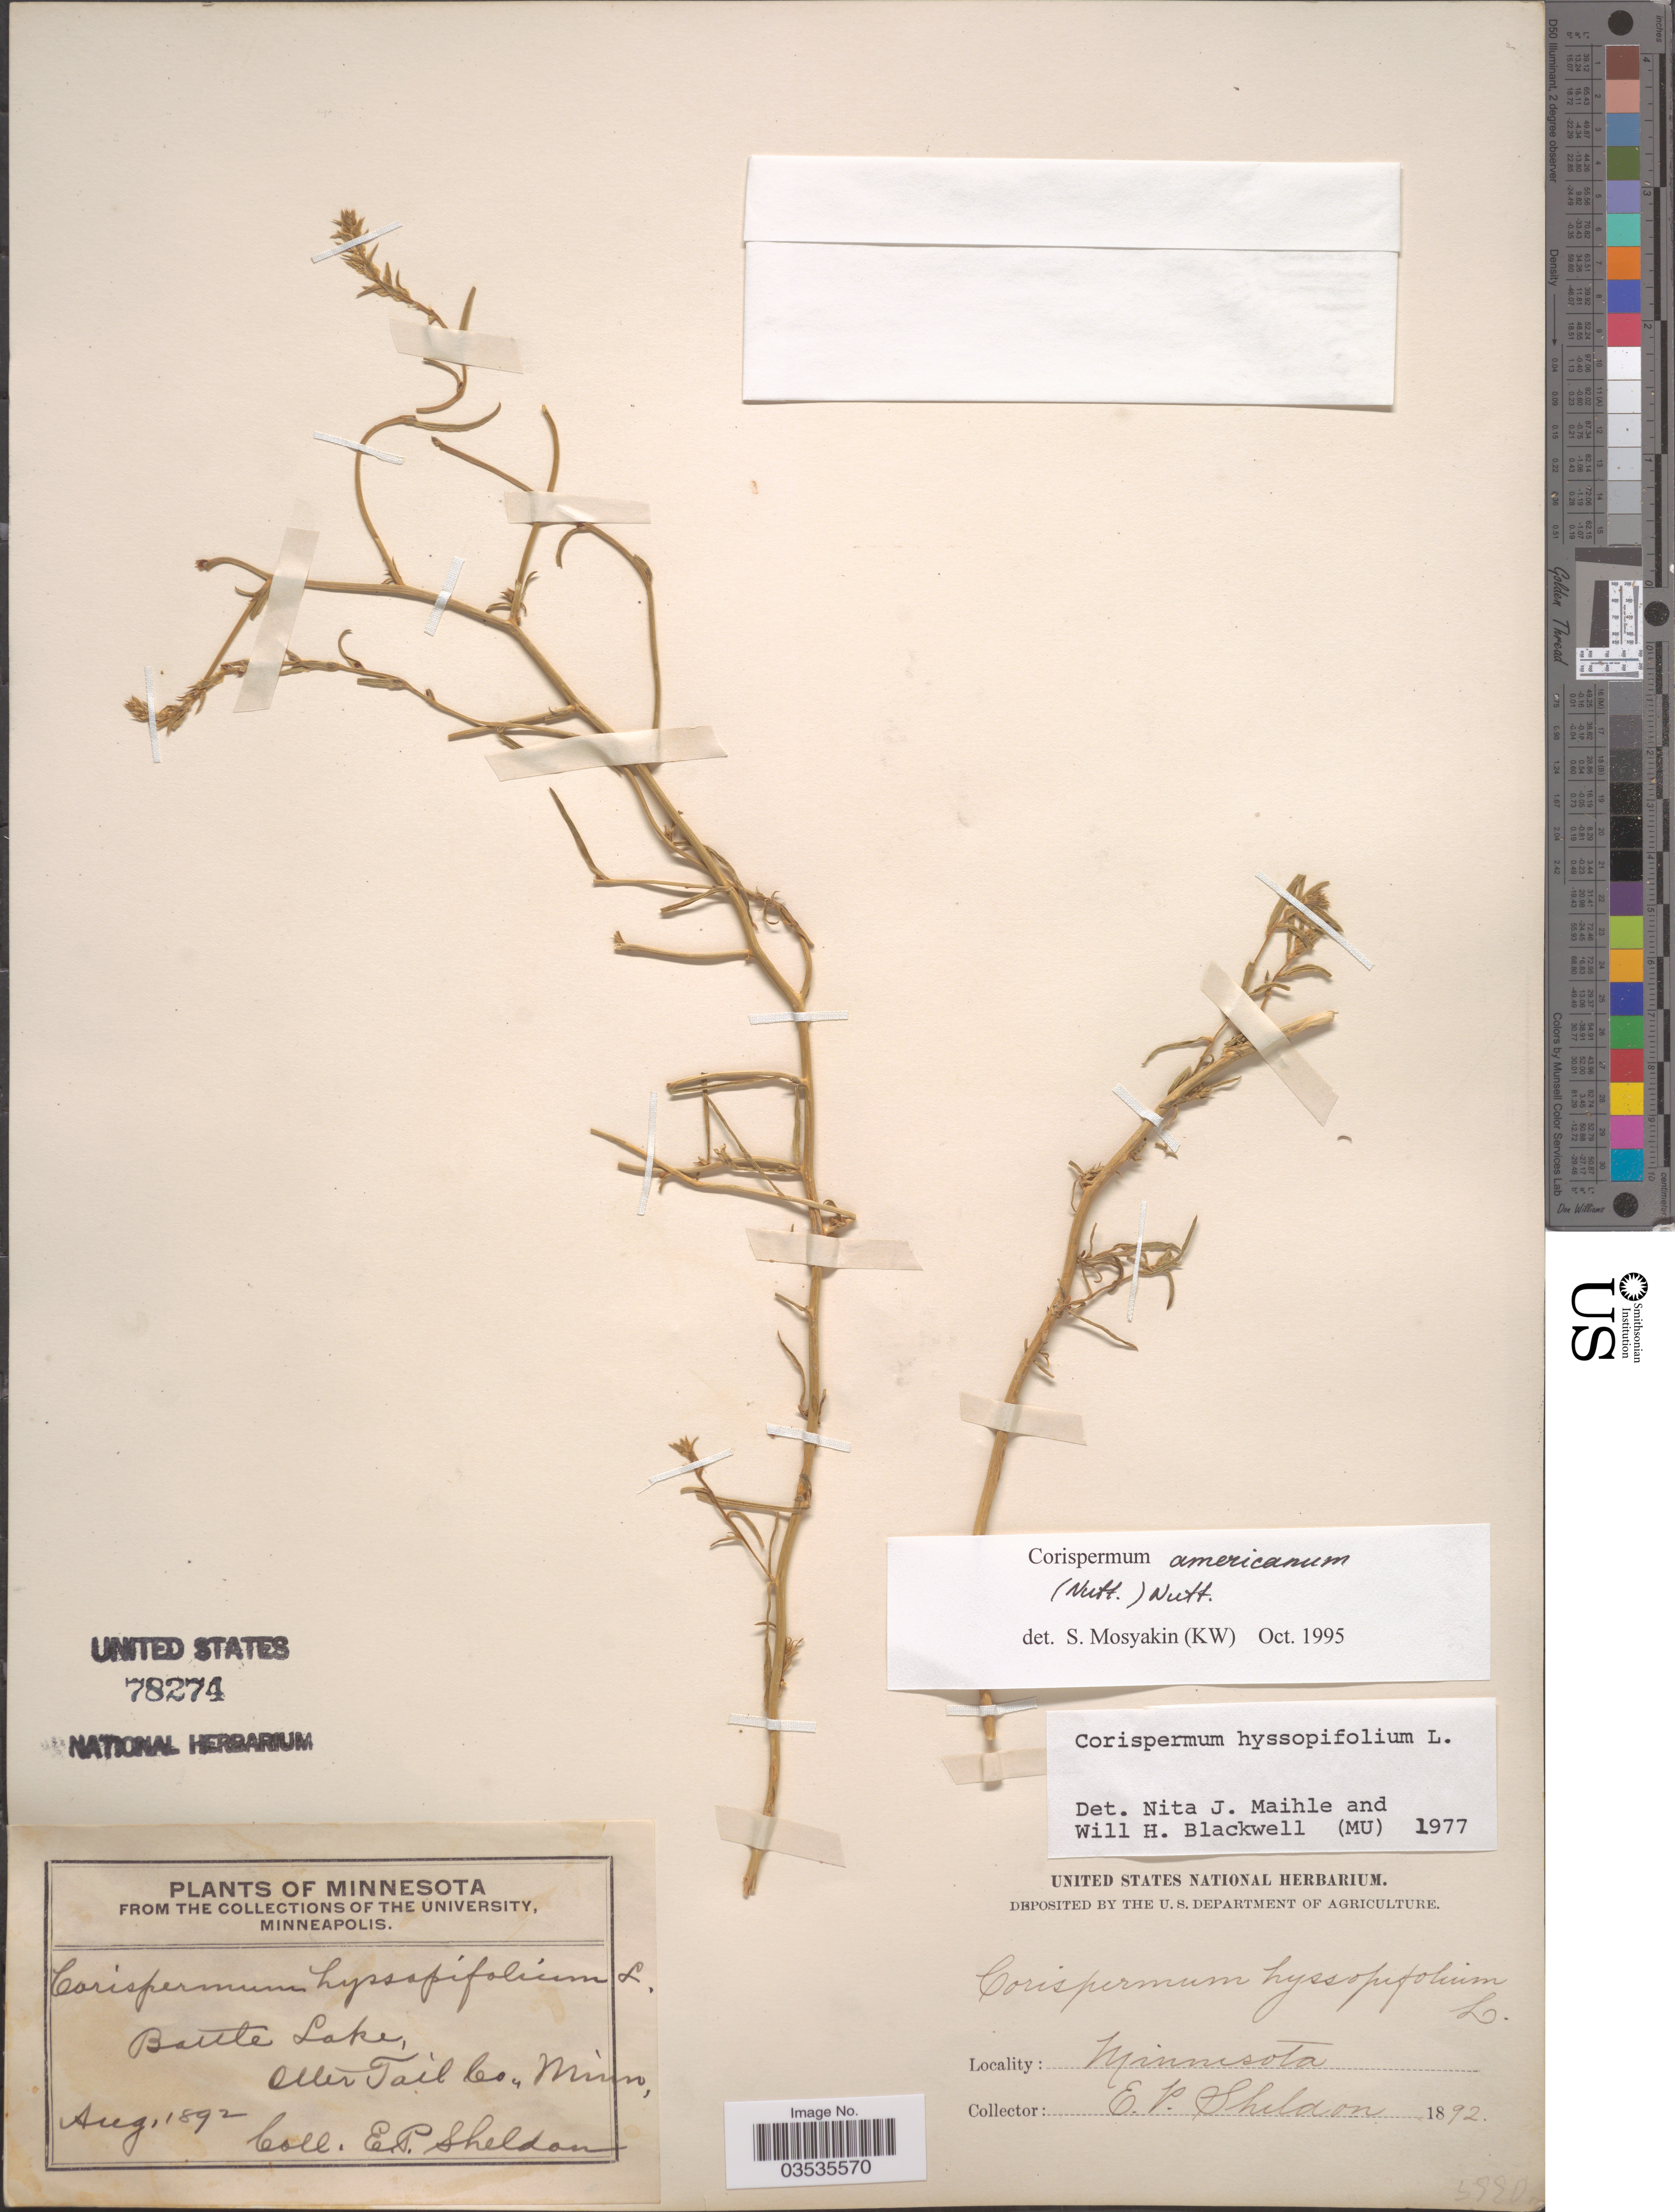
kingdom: Plantae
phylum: Tracheophyta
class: Magnoliopsida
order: Caryophyllales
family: Amaranthaceae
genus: Corispermum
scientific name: Corispermum americanum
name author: (Nutt.) Nutt.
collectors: E. P. Sheldon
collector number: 5990*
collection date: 1892-08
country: United States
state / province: Minnesota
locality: Battle Lake, Otter Tail Co.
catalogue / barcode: US 78274